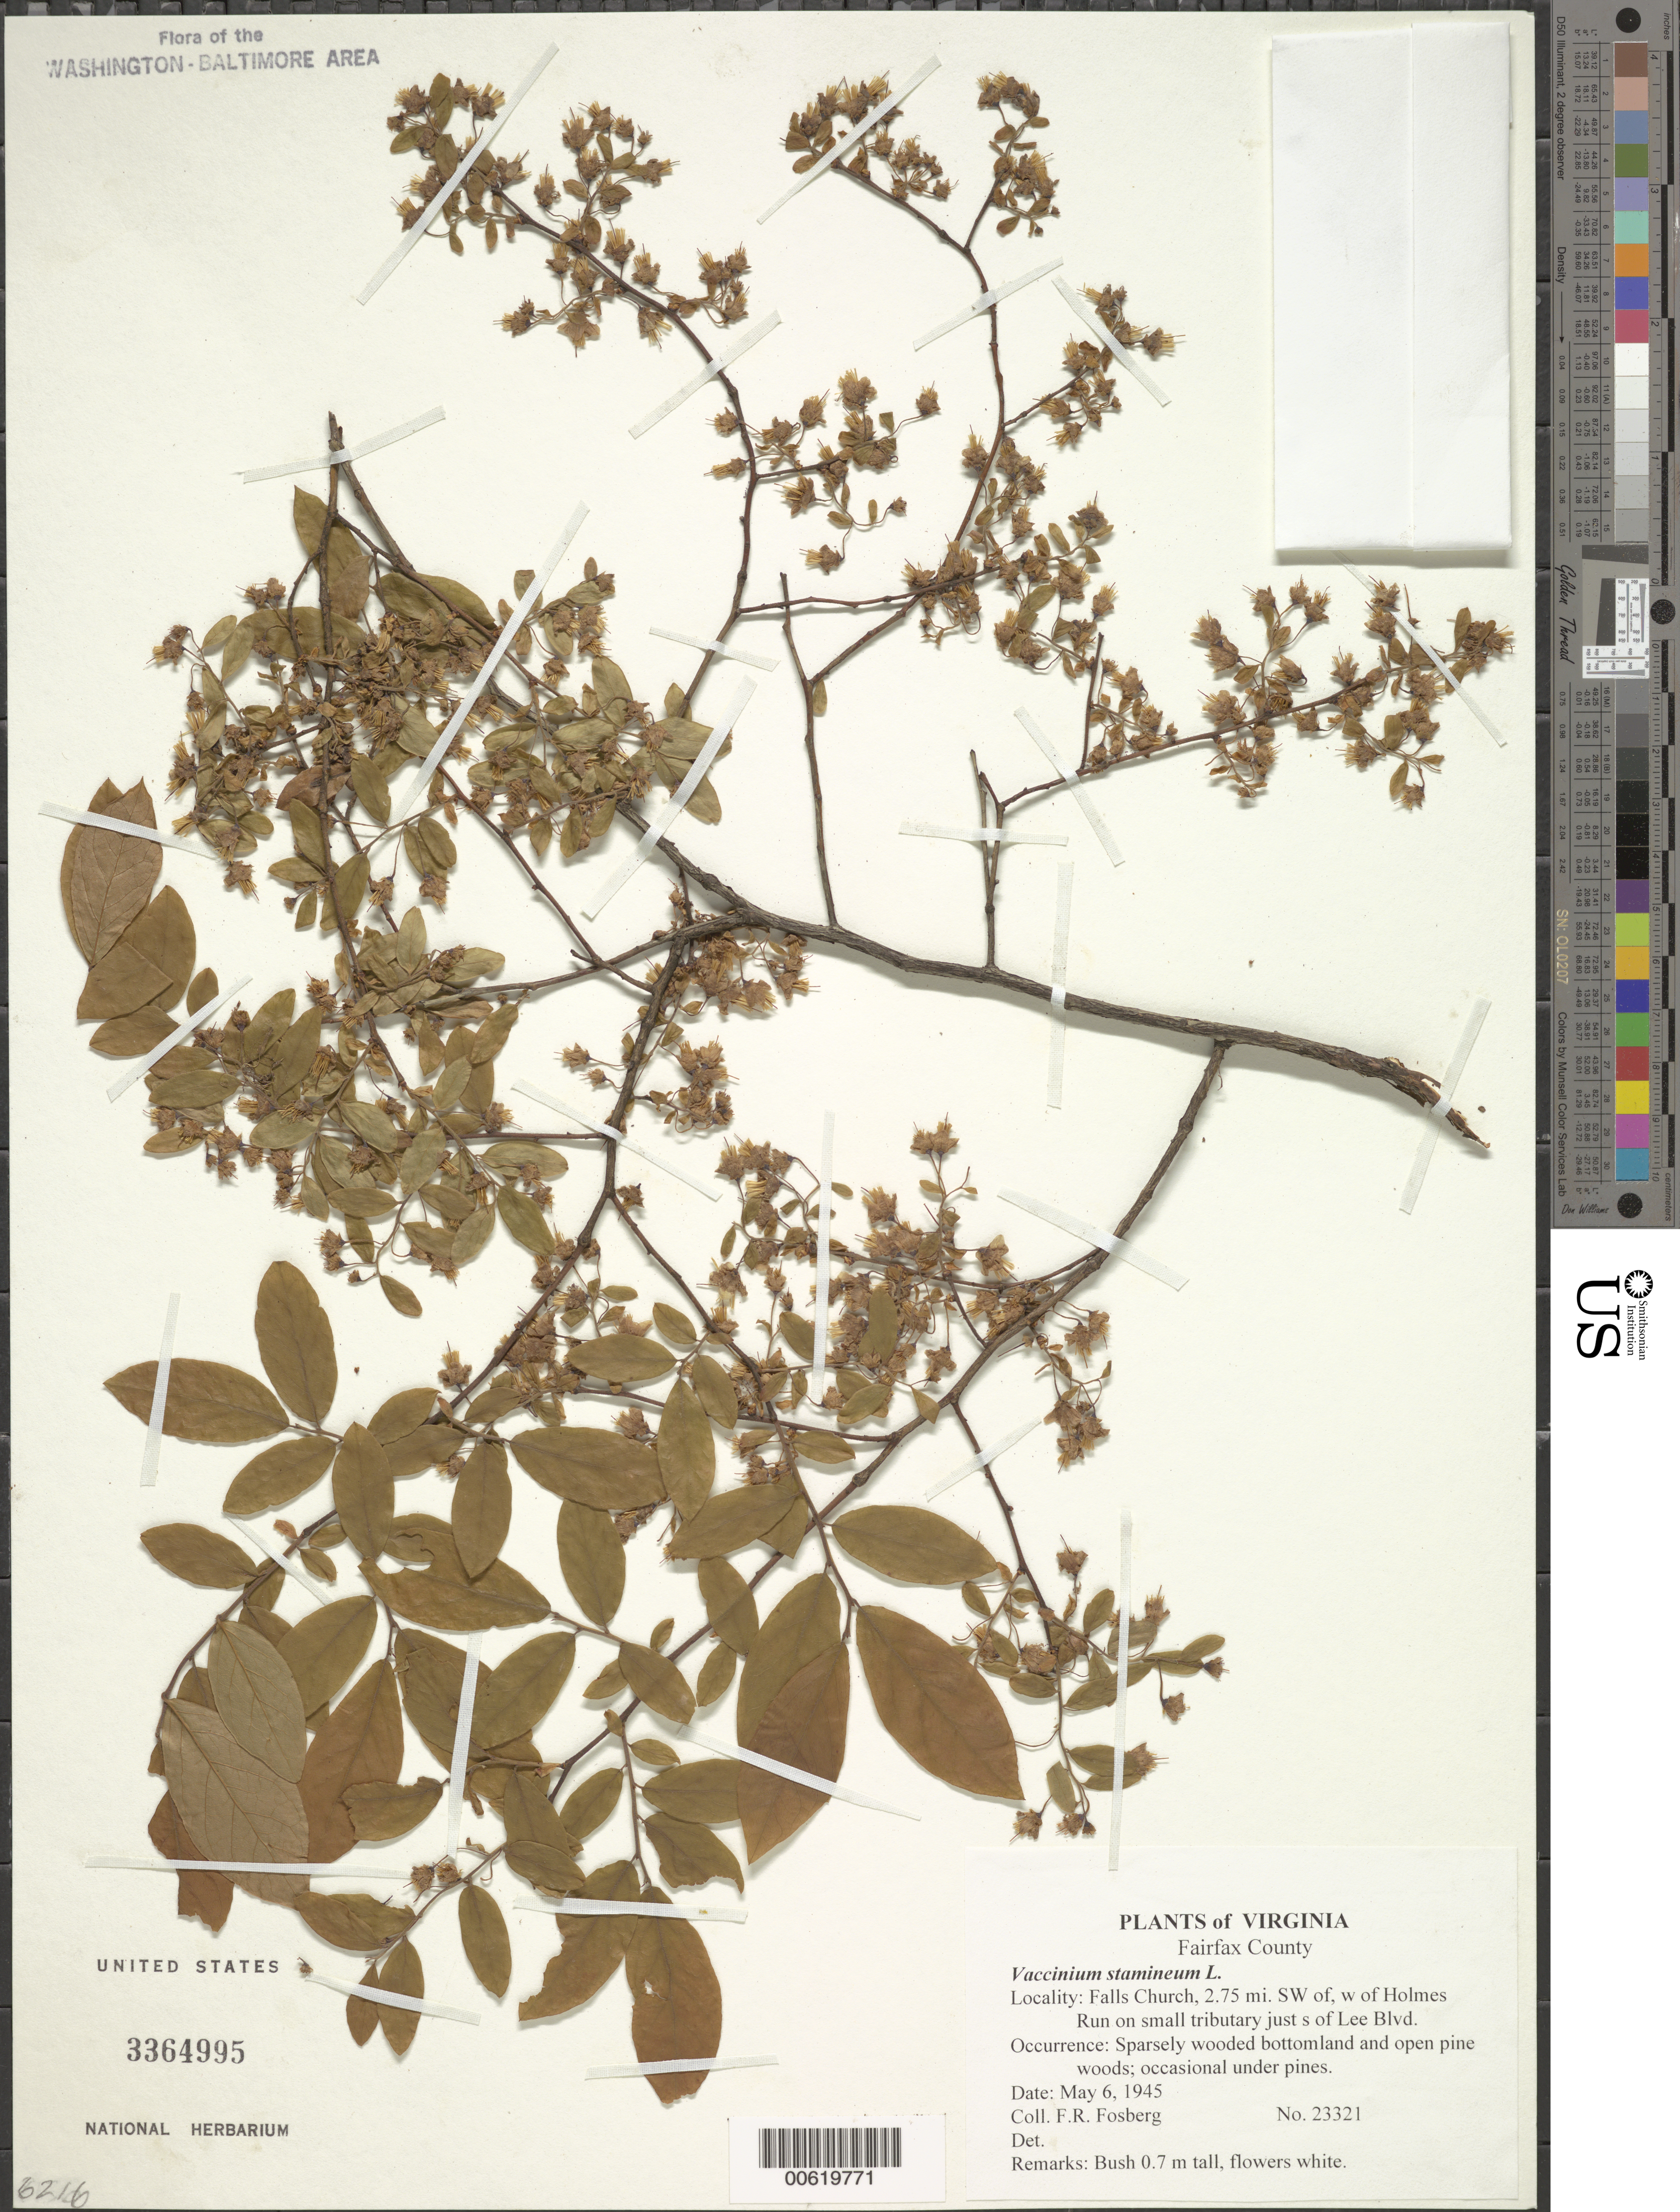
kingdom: Plantae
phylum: Tracheophyta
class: Magnoliopsida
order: Ericales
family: Ericaceae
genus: Vaccinium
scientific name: Vaccinium stamineum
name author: L.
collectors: F. R. Fosberg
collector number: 23321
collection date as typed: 06 May 1945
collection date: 1945-05-06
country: United States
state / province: Virginia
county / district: Fairfax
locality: Falls Church, 2.75 mi. SW of, W of Holmes Run on small tributary just S of Lee Blvd.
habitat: Sparsely wooded bottomland and open pine woods; occasional under pines.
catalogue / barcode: US 3364995